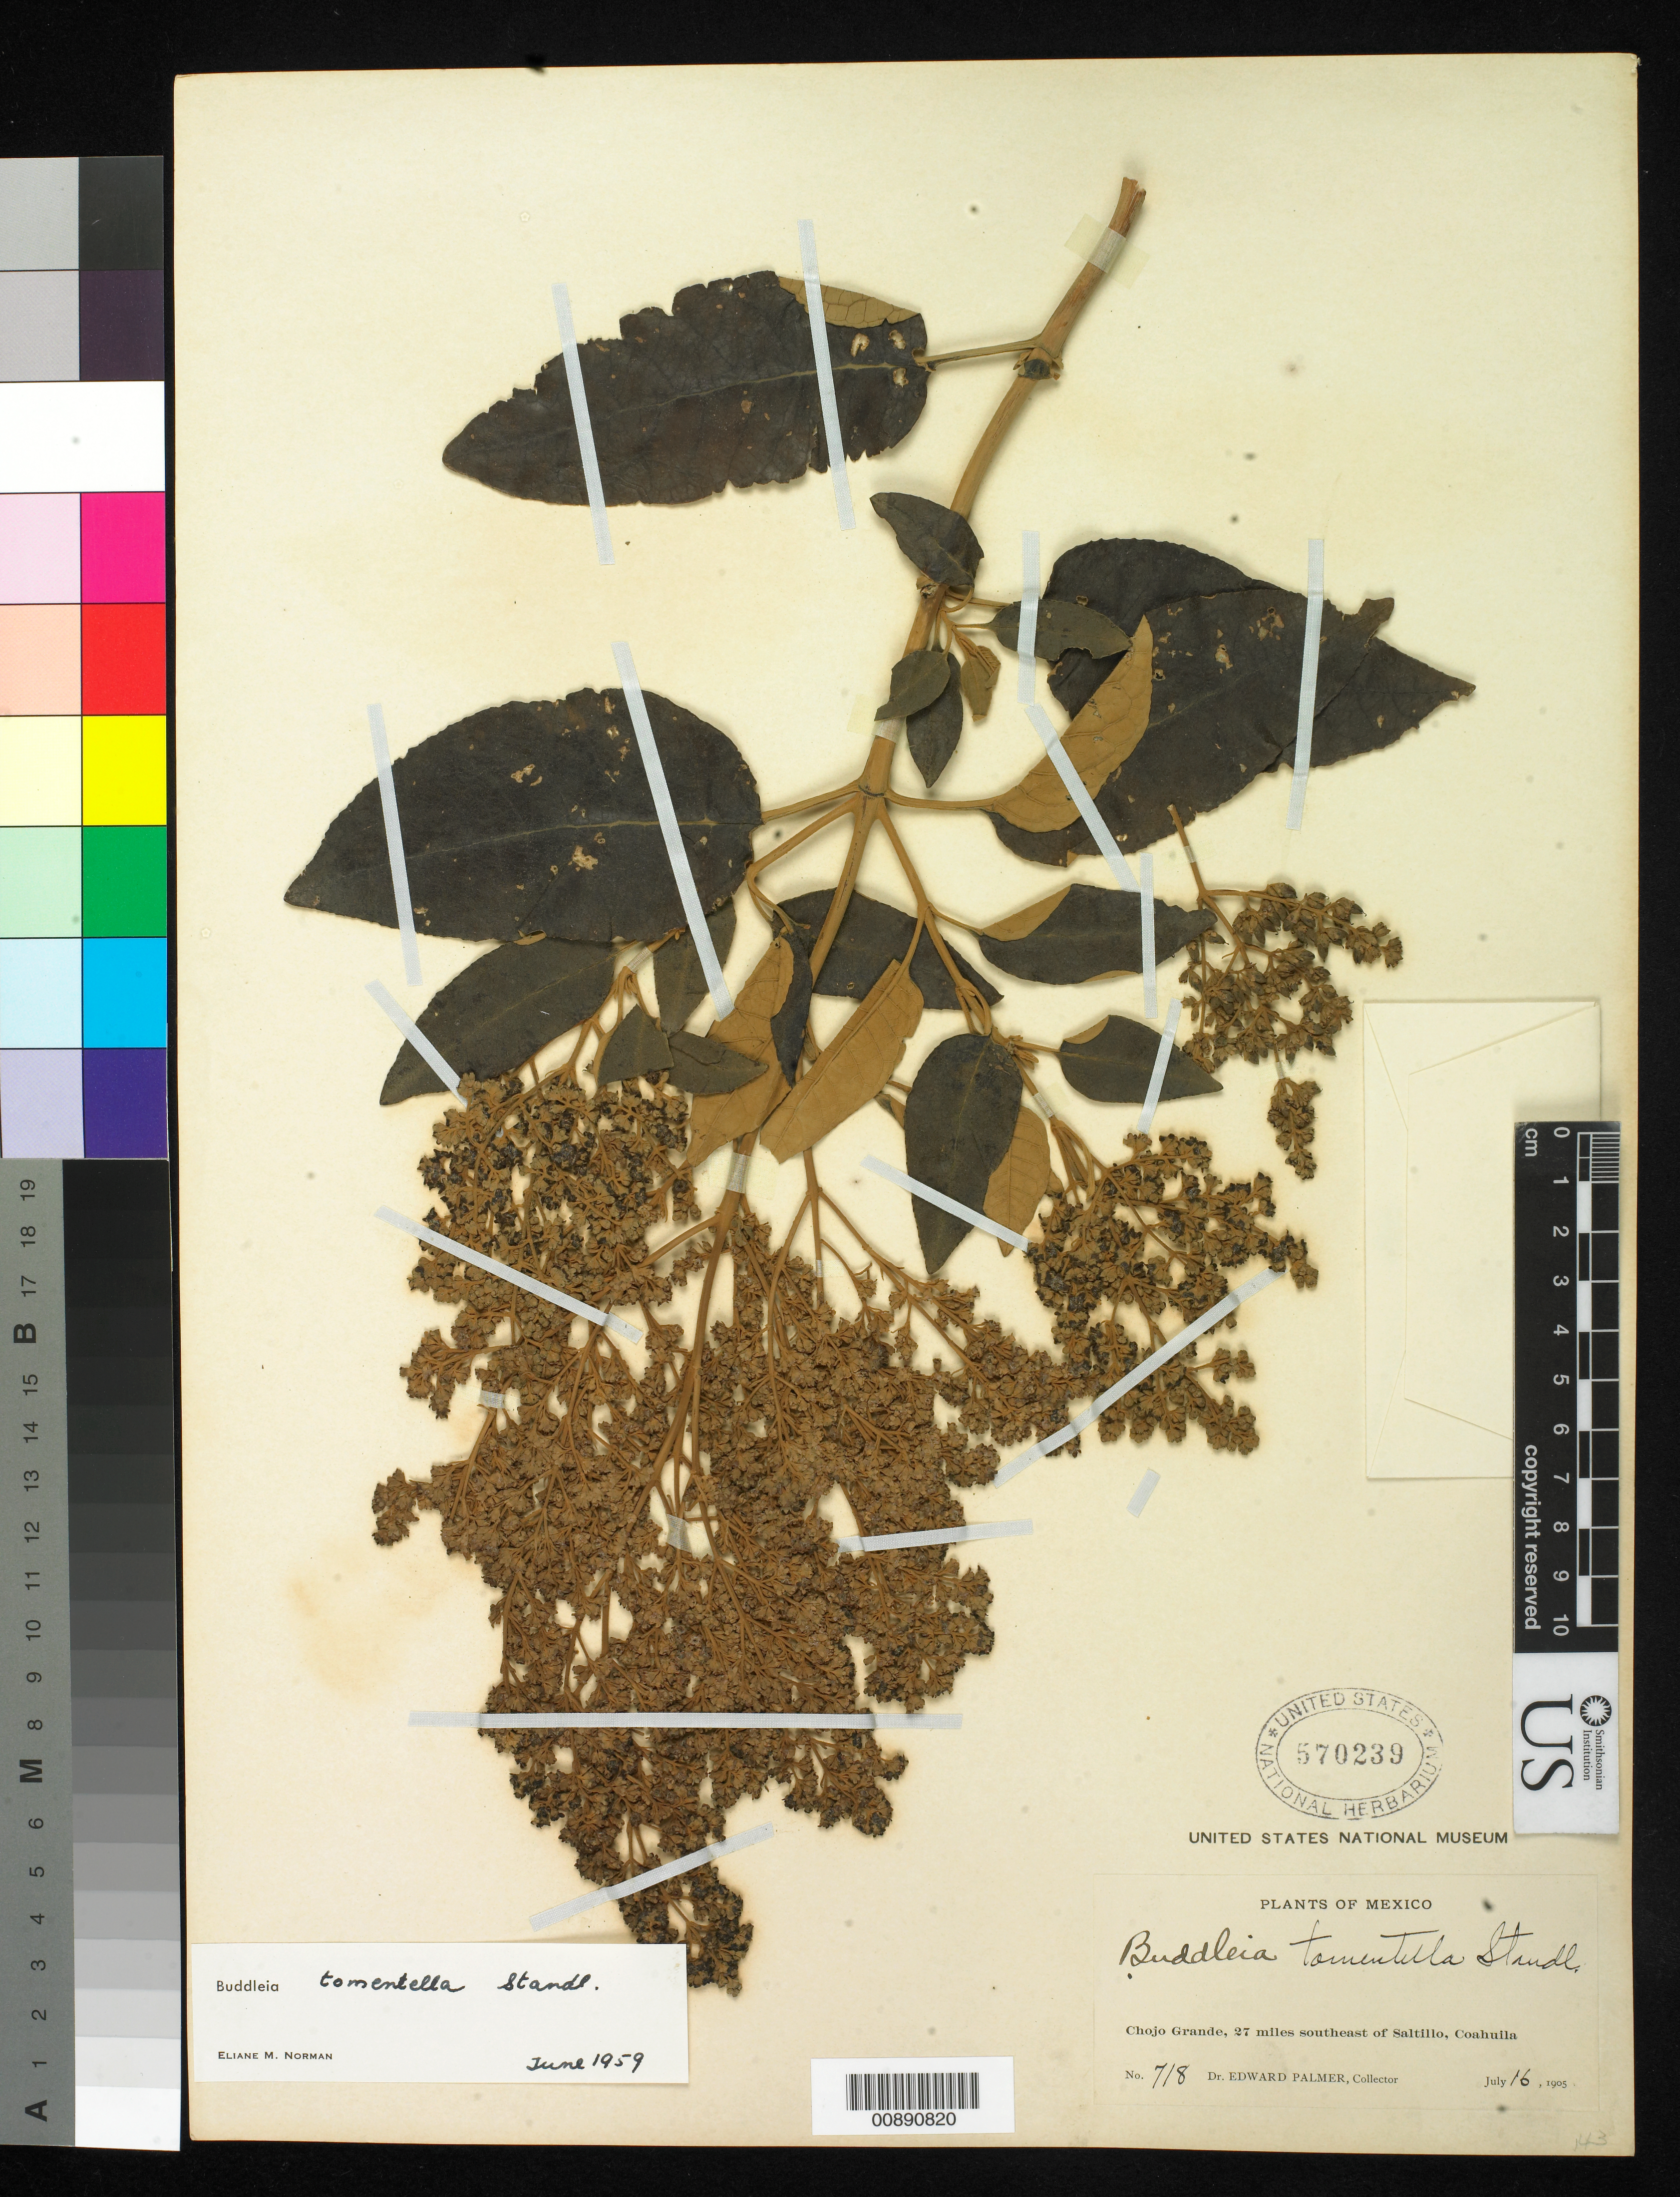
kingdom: Plantae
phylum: Tracheophyta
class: Magnoliopsida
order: Lamiales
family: Scrophulariaceae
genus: Buddleja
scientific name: Buddleja tomentella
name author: Standl.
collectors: E. Palmer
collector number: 718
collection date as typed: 16 Jul 1905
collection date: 1905-07-16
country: Mexico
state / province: Coahuila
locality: Chojo Grande, 27 miles southeast of Saltillo, Coahuila.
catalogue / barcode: US 570239